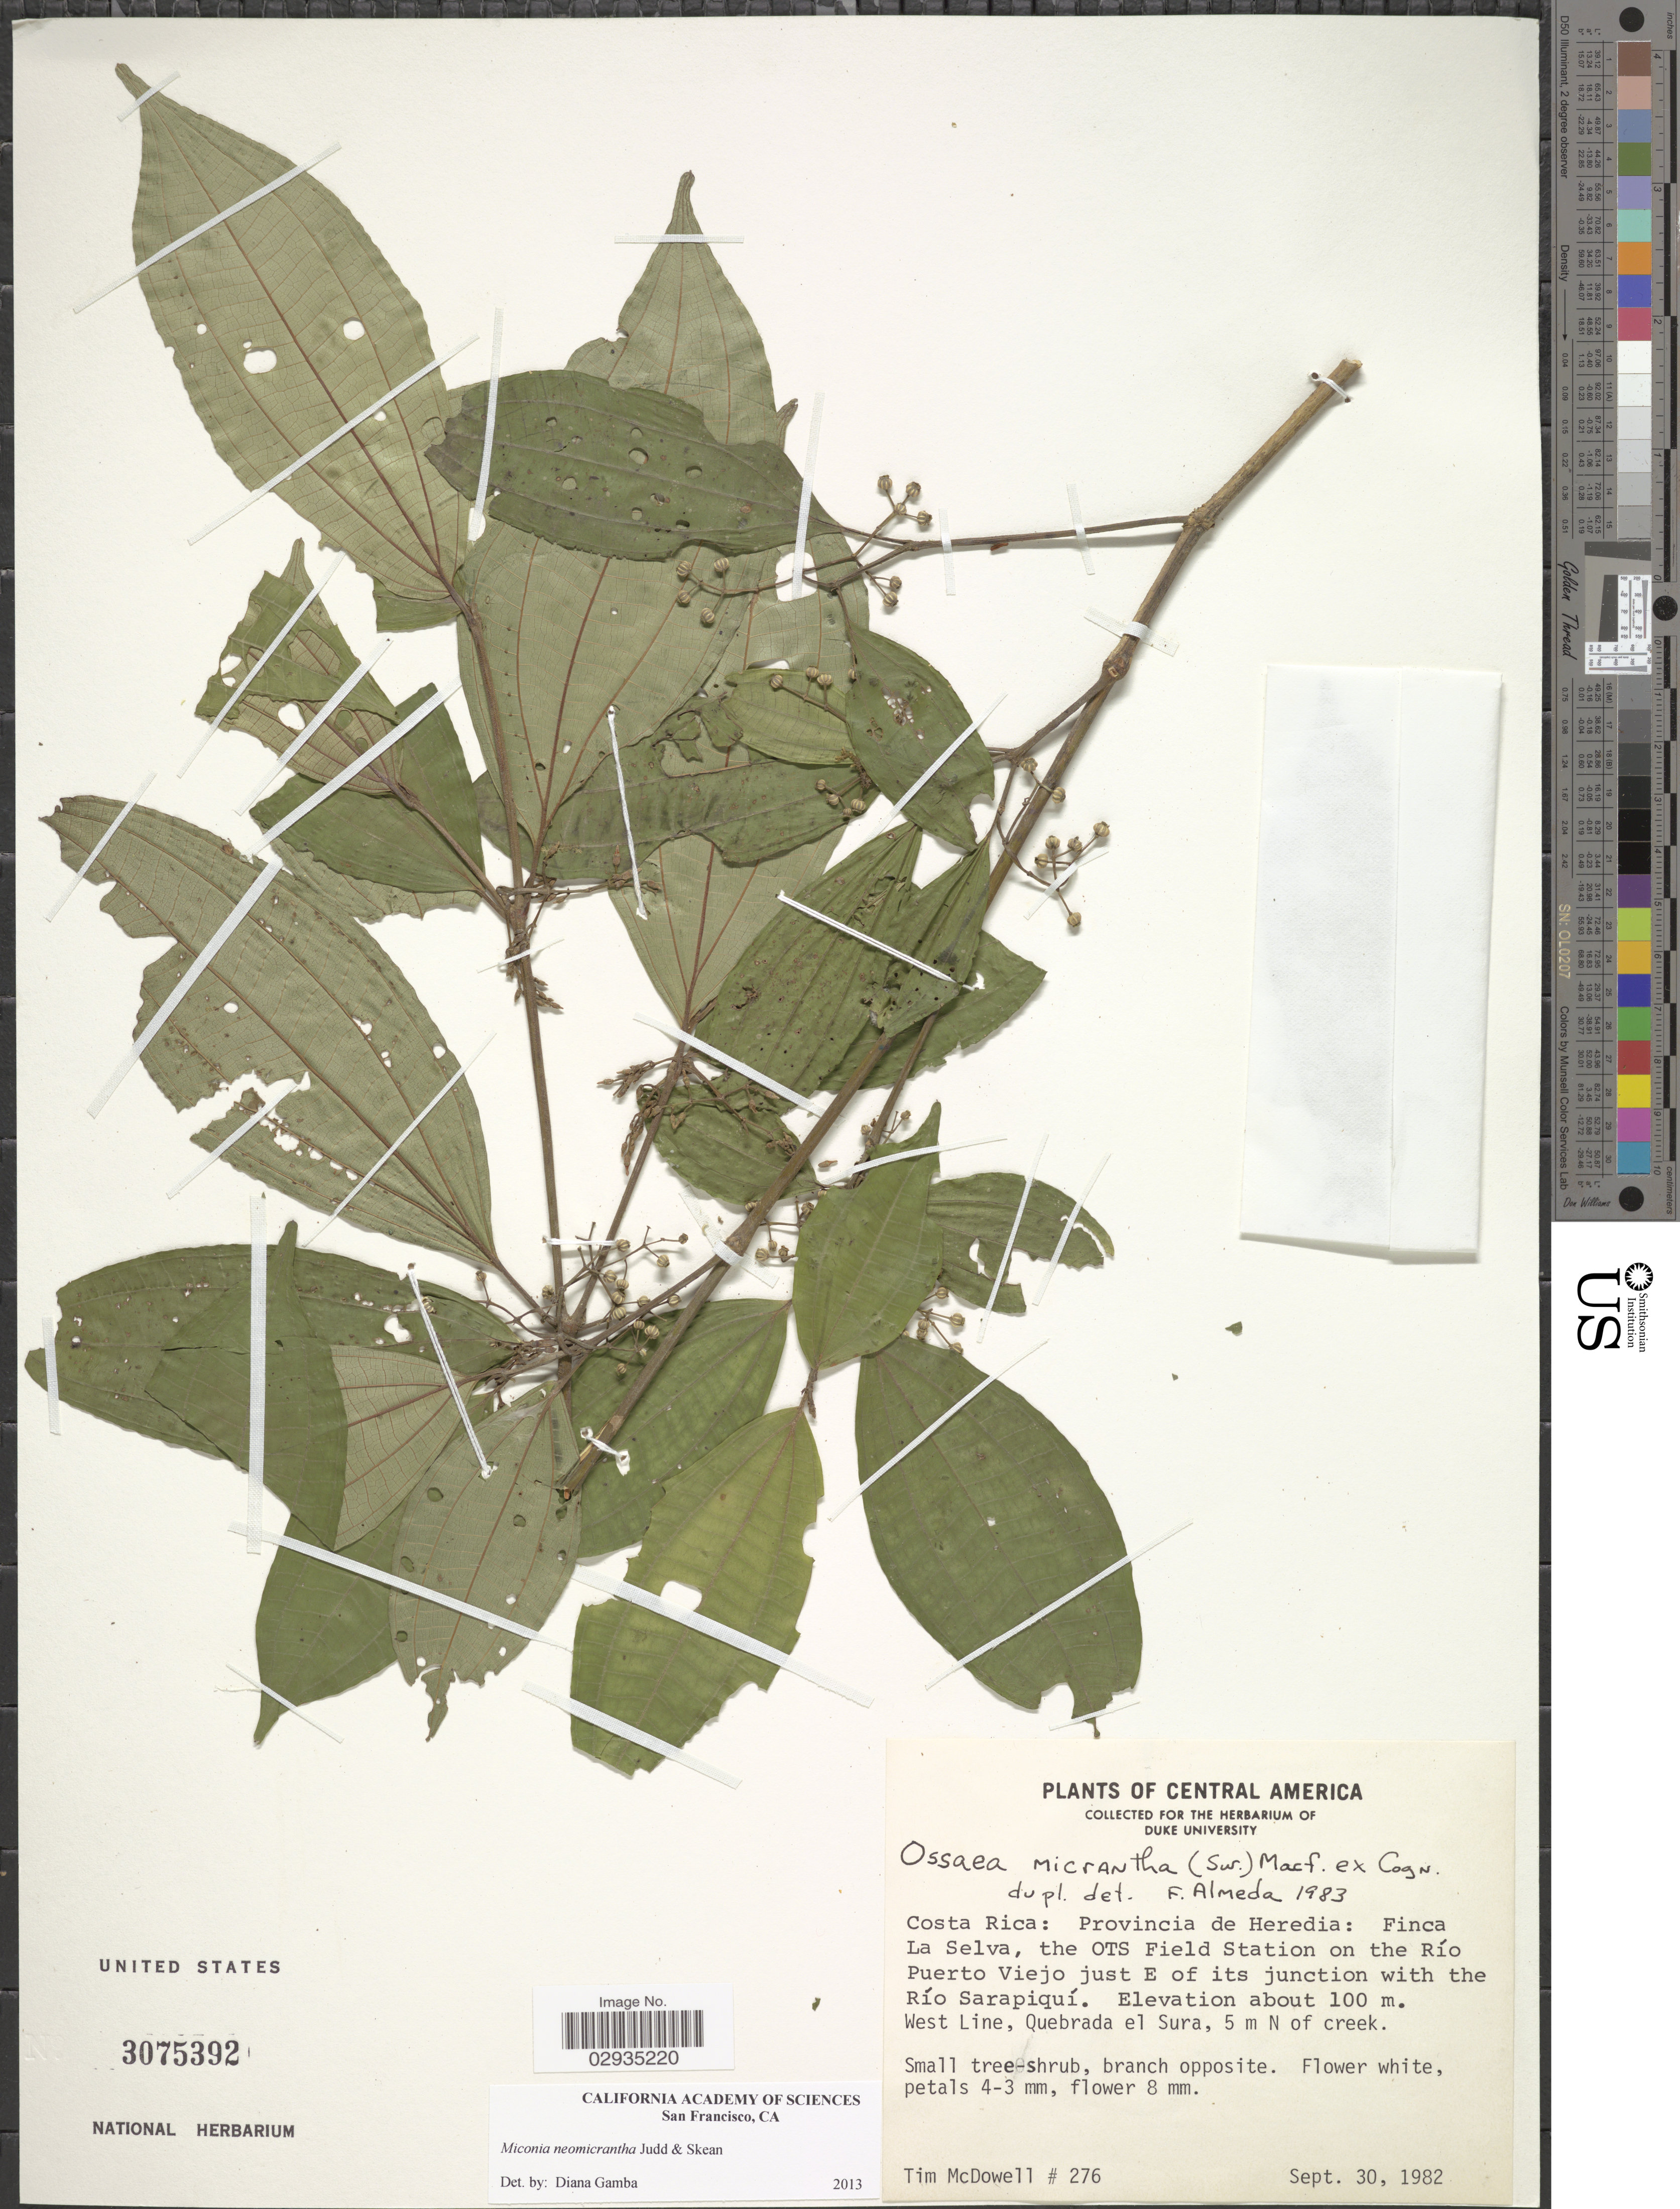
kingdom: Plantae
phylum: Tracheophyta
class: Magnoliopsida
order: Myrtales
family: Melastomataceae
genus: Miconia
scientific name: Miconia neomicrantha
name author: Judd & Skean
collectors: T. McDowell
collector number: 276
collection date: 1982-09-30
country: Costa Rica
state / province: Heredia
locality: Finca La Selva, the OTS Field Station on the Río Puerto Viejo just E of its junction with the Río Sarapiquí, West Line, Quebrada el Sura, 5 m N of creek.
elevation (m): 100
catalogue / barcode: US 3075392